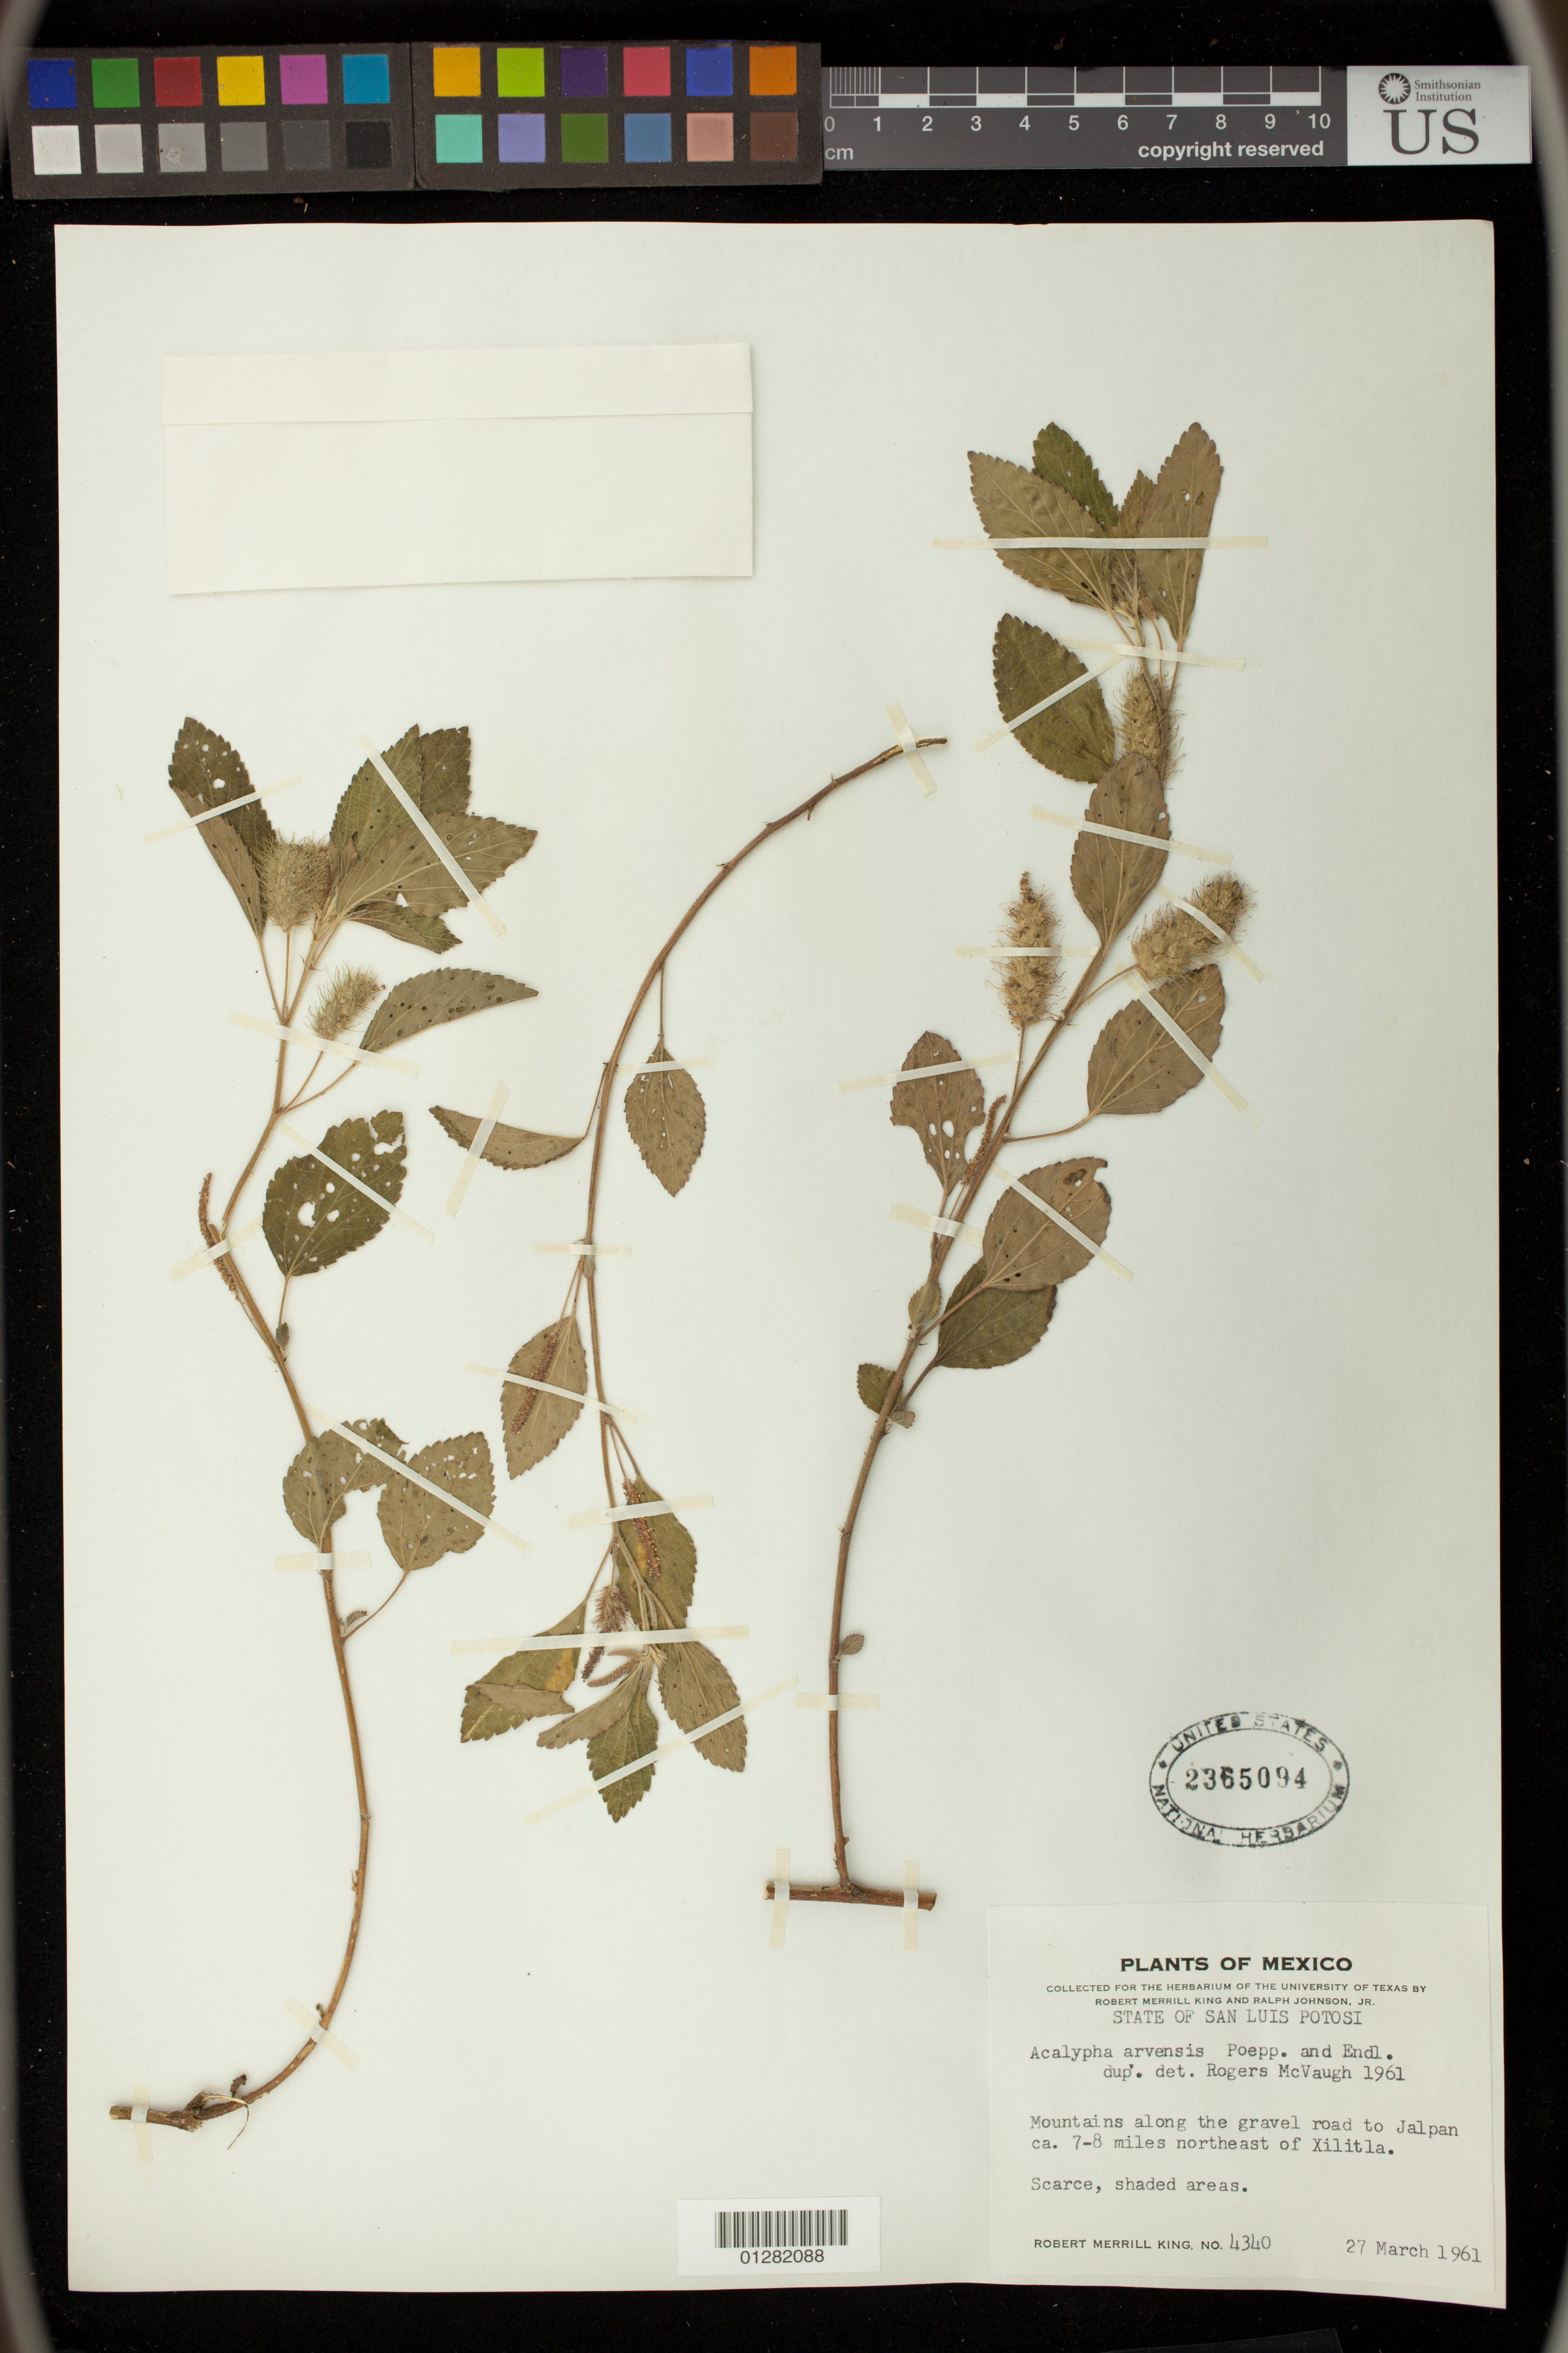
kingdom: Plantae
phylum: Tracheophyta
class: Magnoliopsida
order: Malpighiales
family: Euphorbiaceae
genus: Acalypha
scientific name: Acalypha arvensis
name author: Poepp.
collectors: R. M. King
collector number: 4340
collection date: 1961-03-27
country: Mexico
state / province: San Luis Potosi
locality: Road to Jalpan ca. 7-8 miles northeast of Xilitla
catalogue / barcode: US 2365094